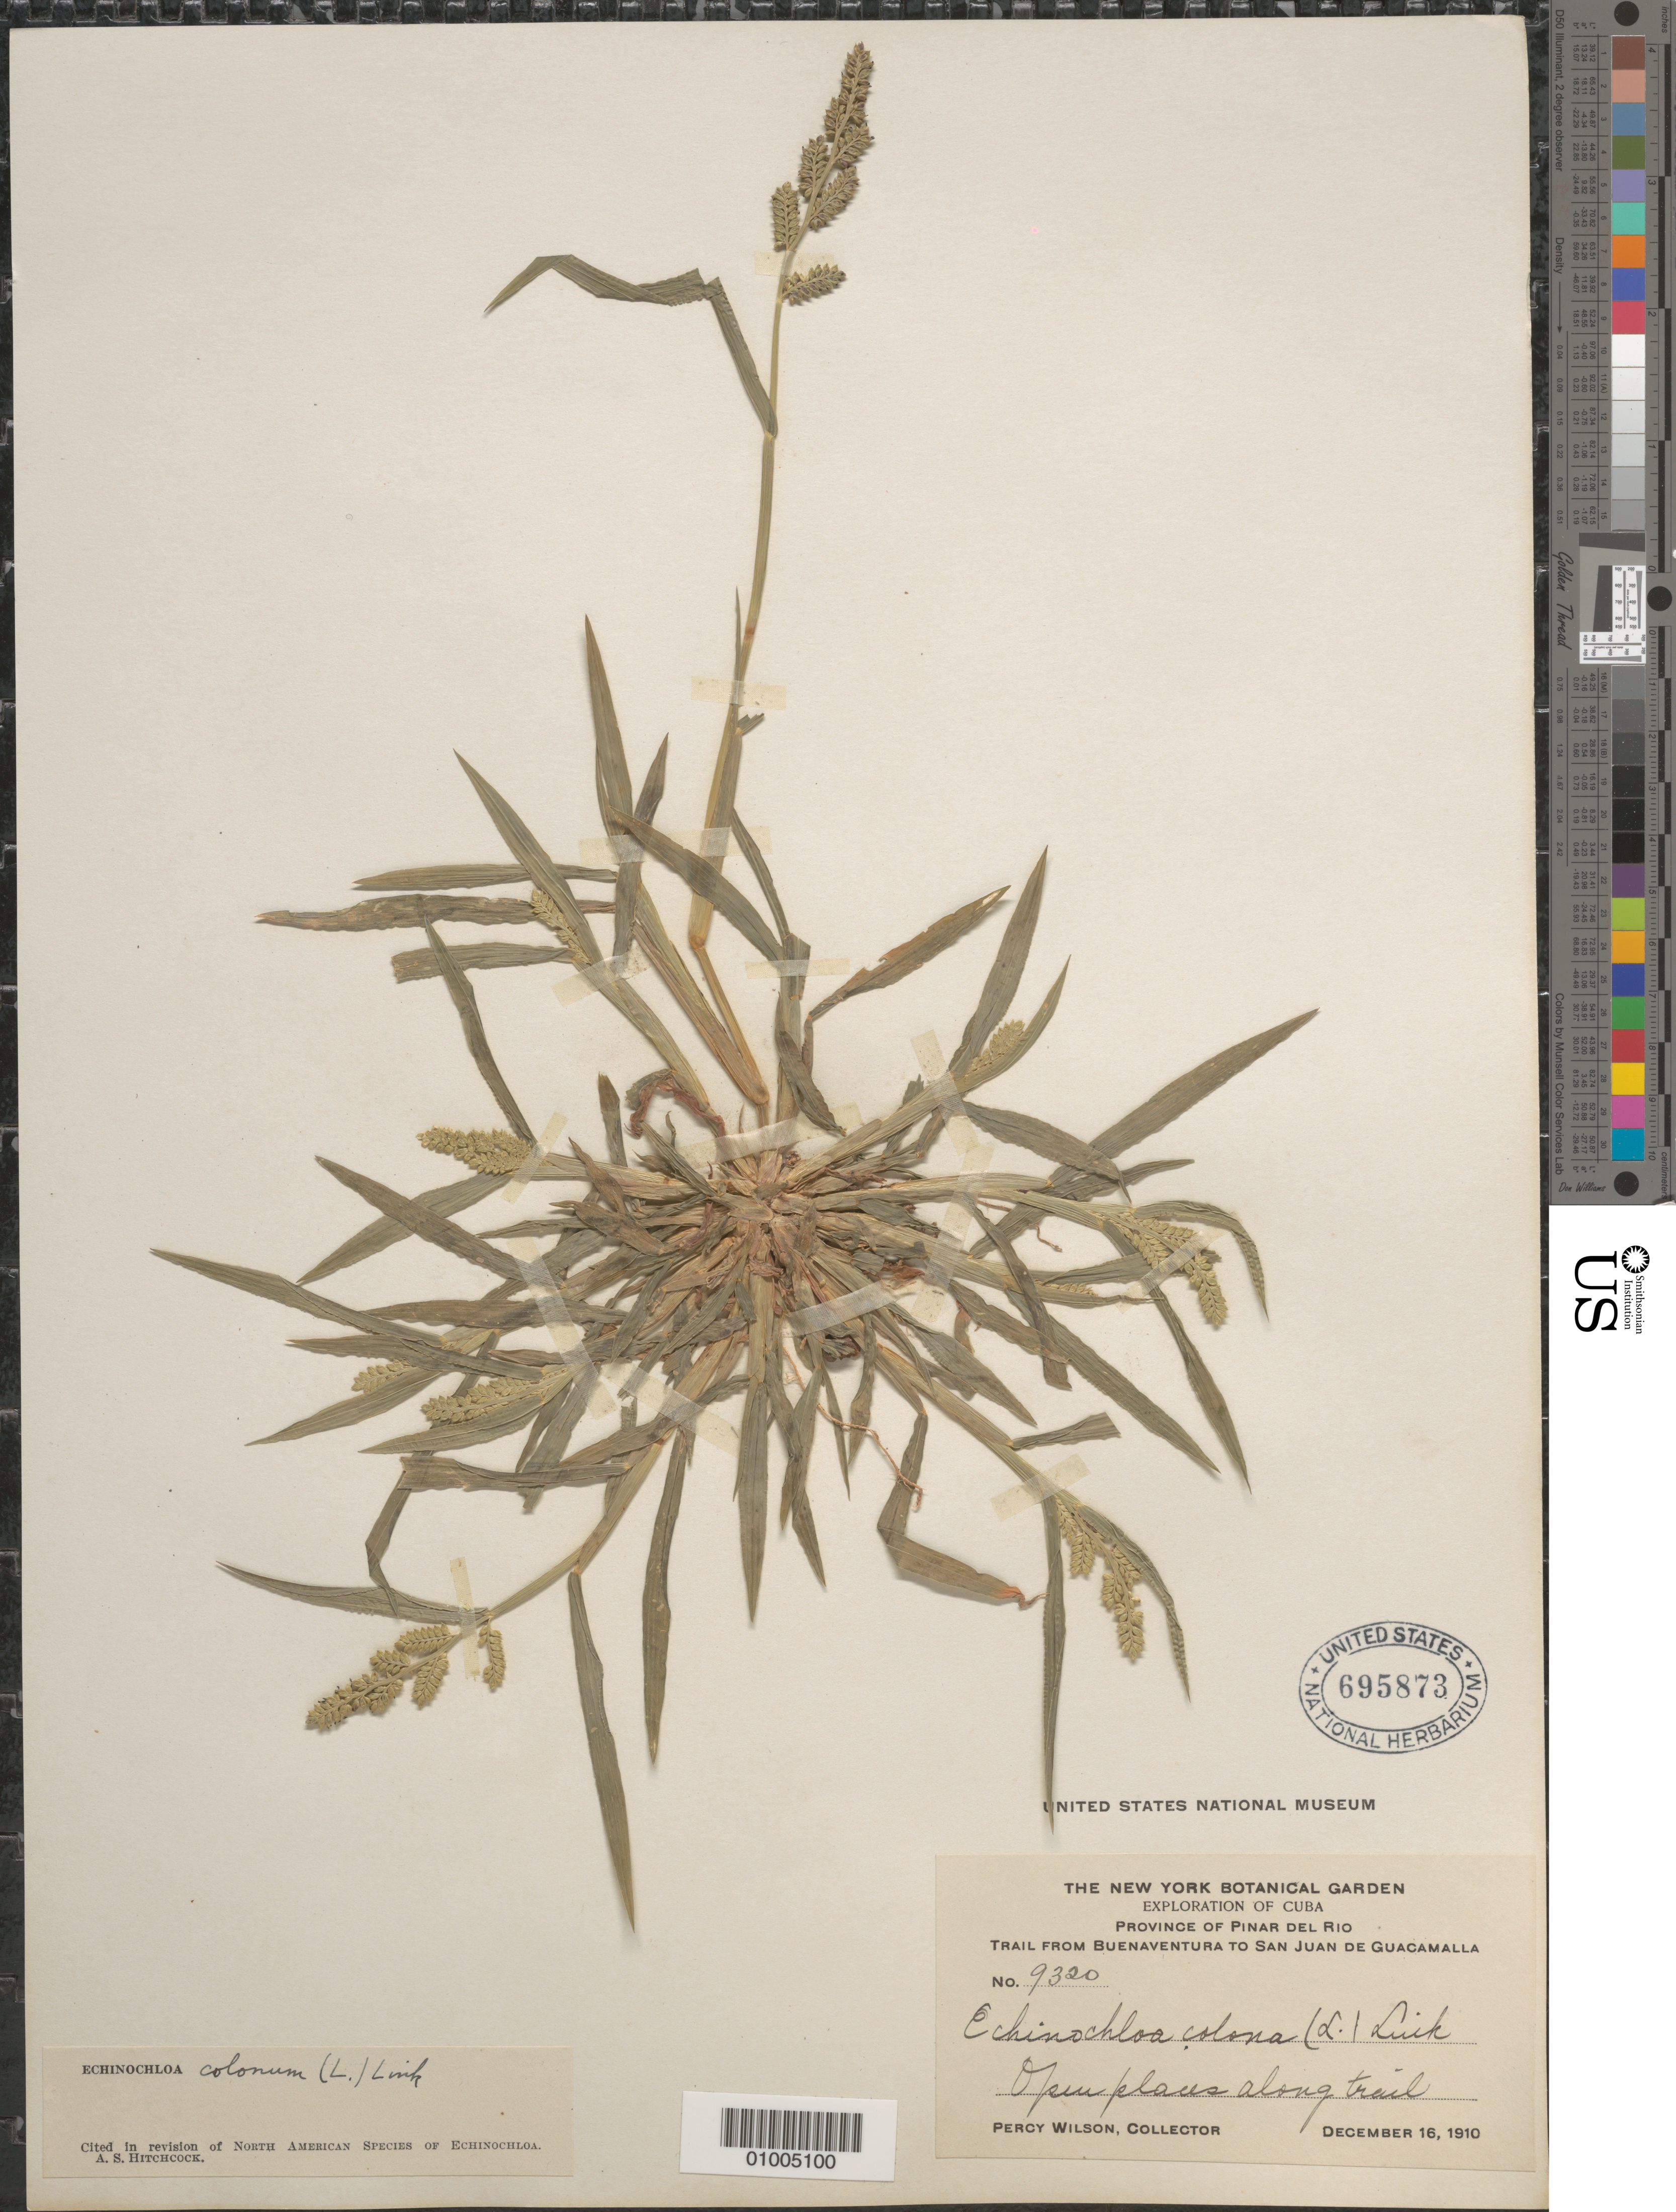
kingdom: Plantae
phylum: Tracheophyta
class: Liliopsida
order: Poales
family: Poaceae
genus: Echinochloa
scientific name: Echinochloa colona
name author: (L.) Link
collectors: P. Wilson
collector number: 9320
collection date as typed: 16 Dec 1910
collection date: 1910-12-16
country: Cuba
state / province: Pinar del Rio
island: Cuba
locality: Trail from Buenaventura to San Juan De Guacamalla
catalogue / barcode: US 695873